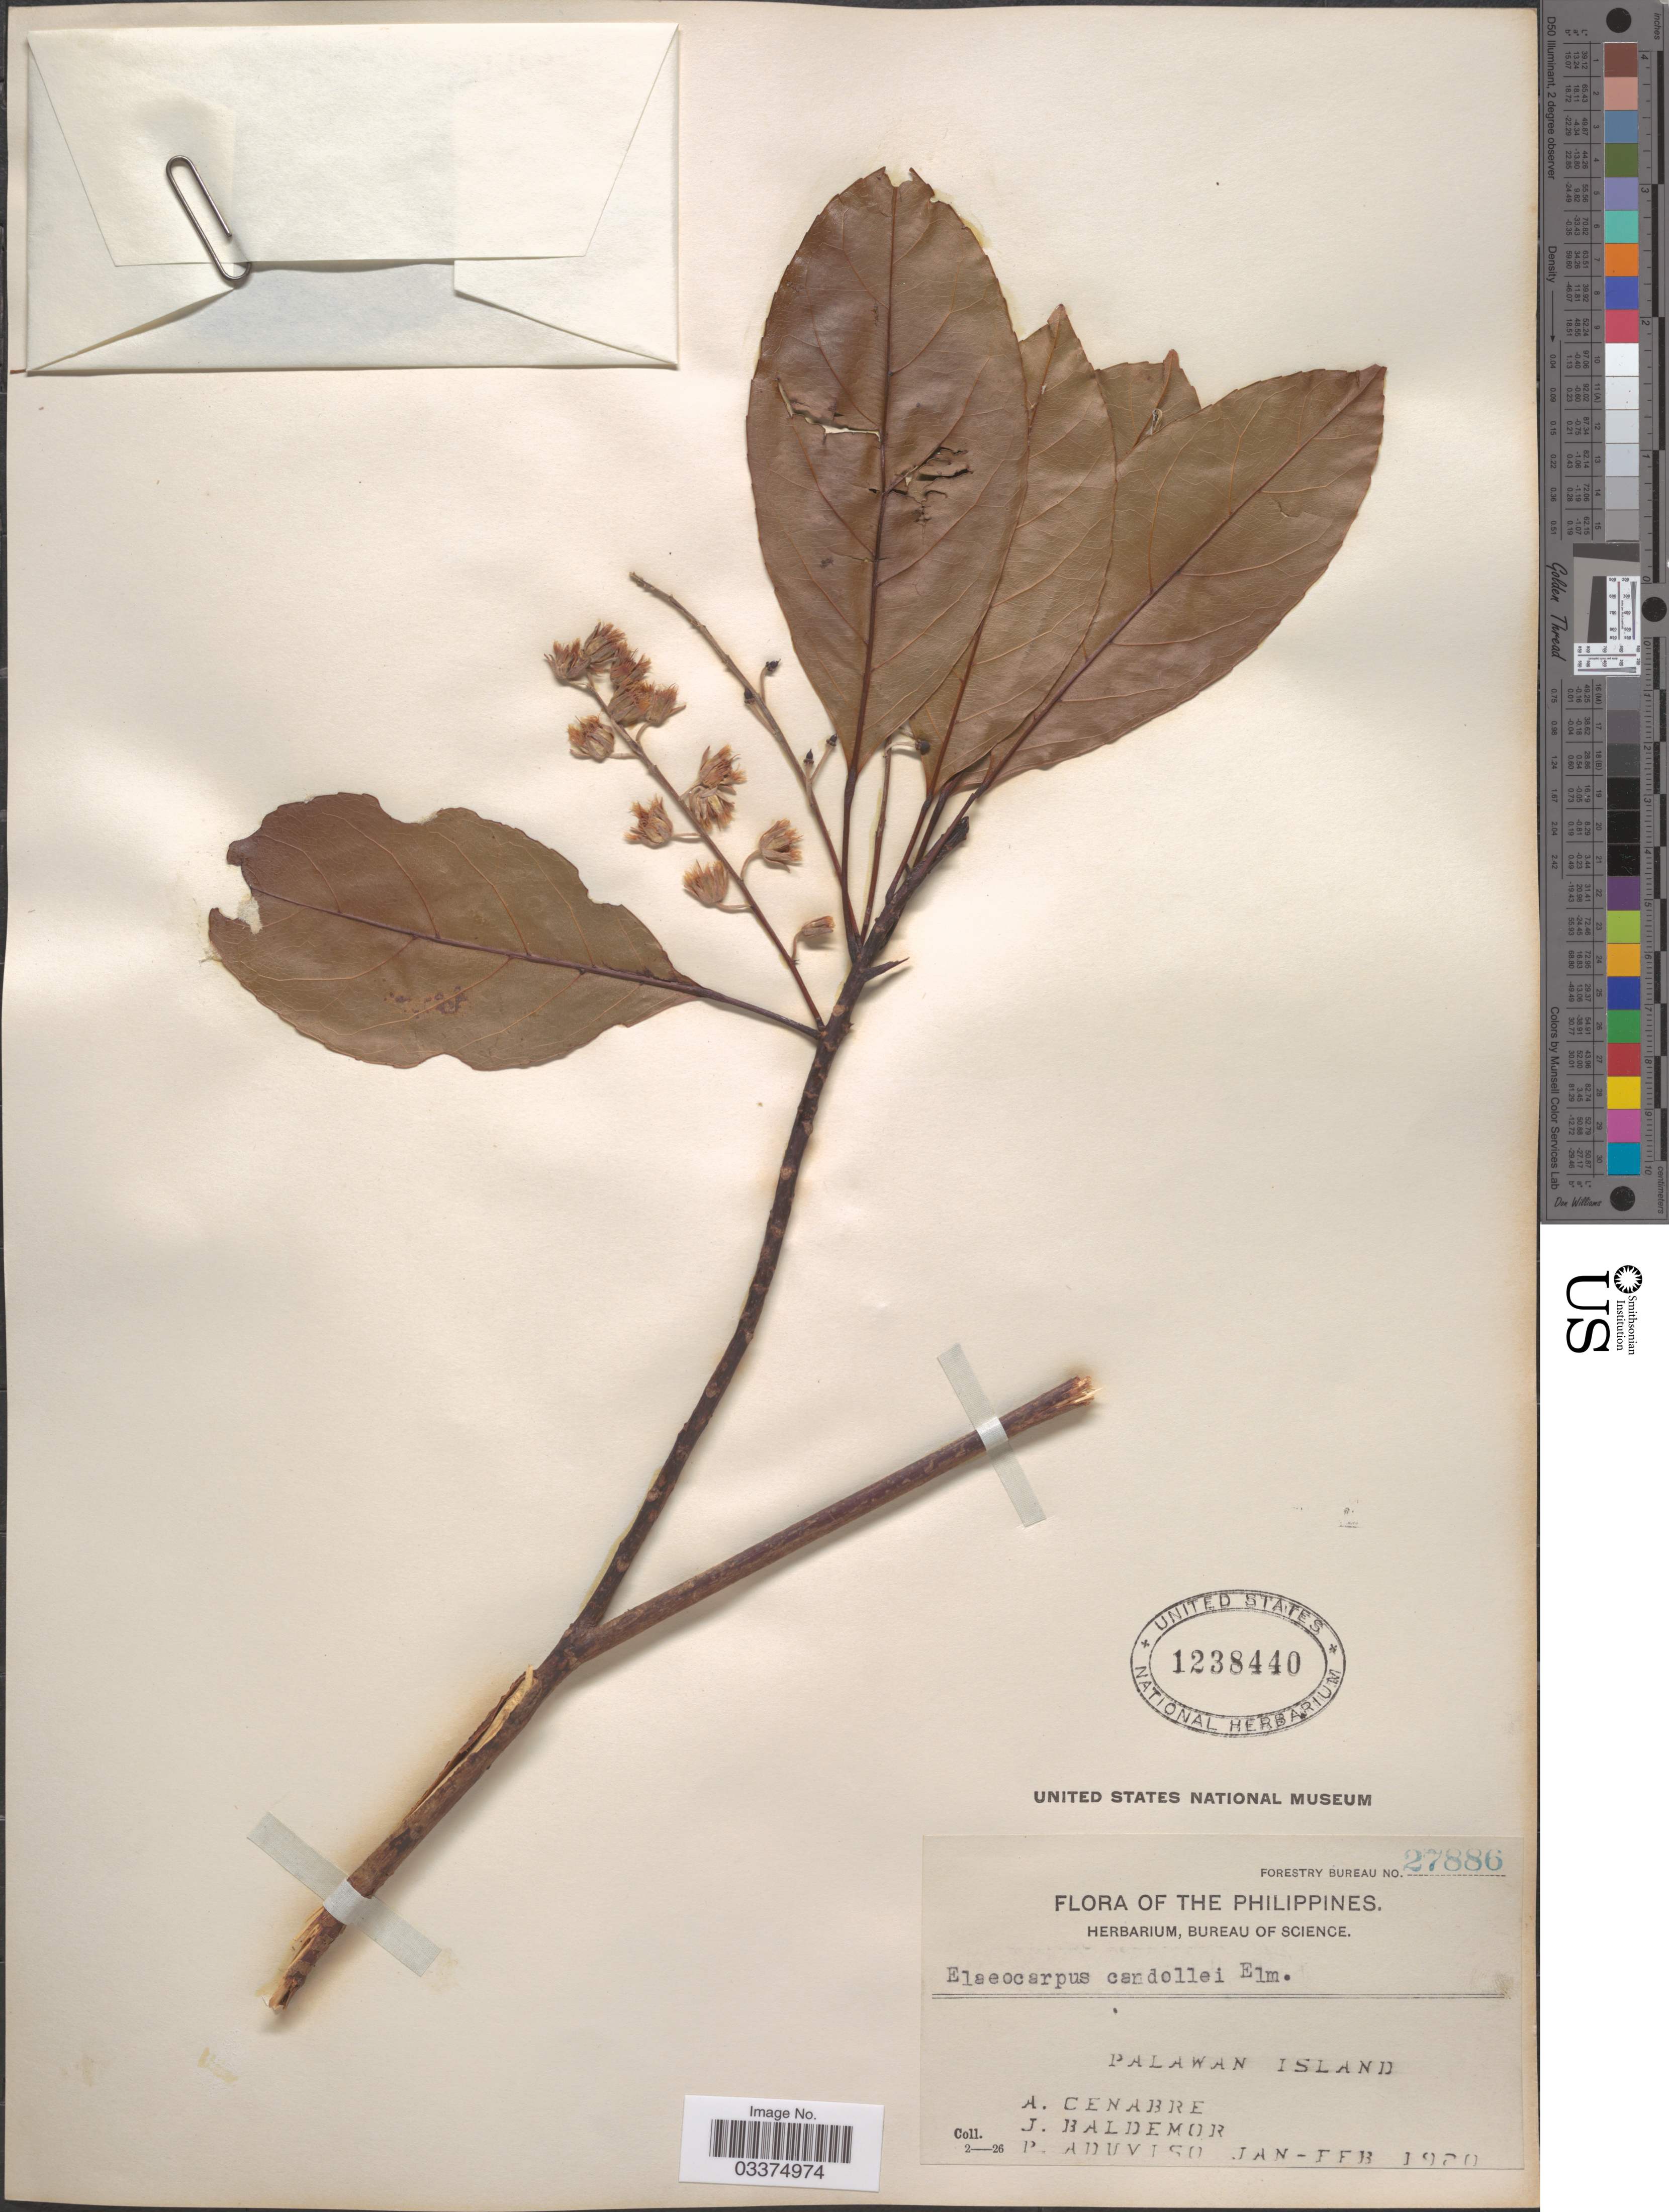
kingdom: Plantae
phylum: Tracheophyta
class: Magnoliopsida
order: Oxalidales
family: Elaeocarpaceae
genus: Elaeocarpus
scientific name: Elaeocarpus candollei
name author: Elmer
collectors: A. Cenabre, J. Baldemor & P. Aduviso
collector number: Forestry Bureau 27886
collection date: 1920-01/1920-02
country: Philippines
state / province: Mimaropa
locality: Palawan Island.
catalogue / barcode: US 1238440